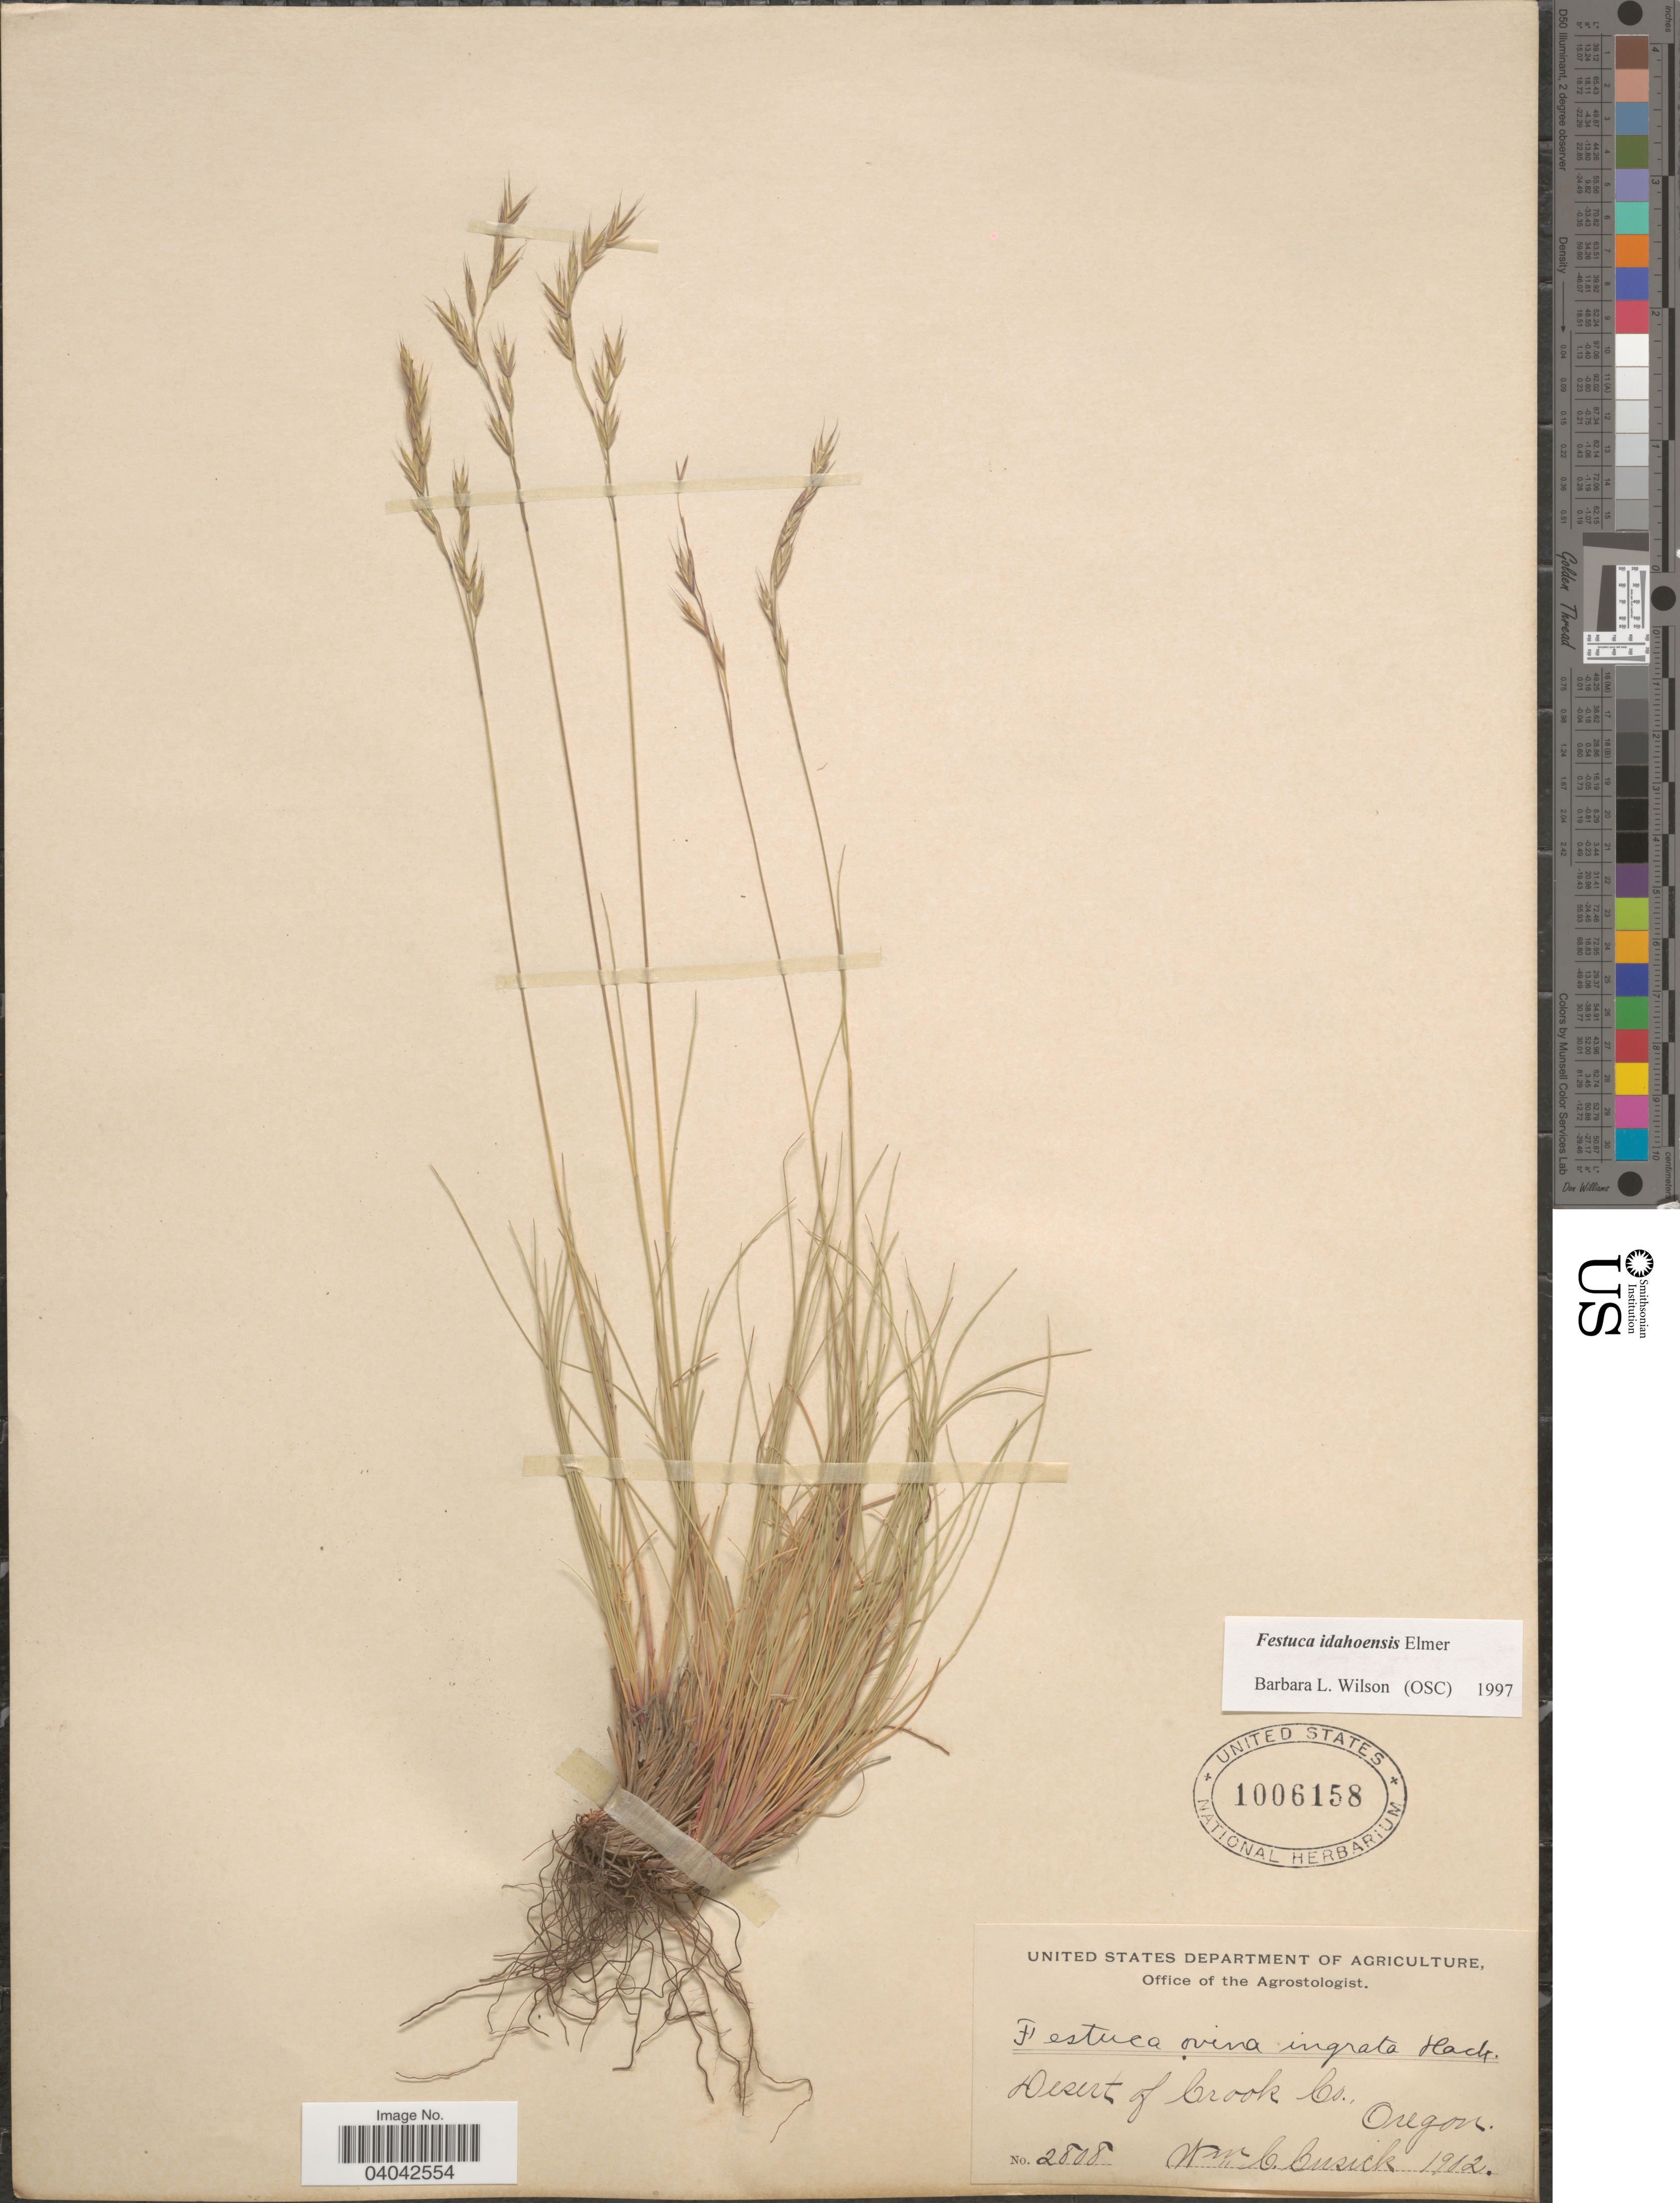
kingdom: Plantae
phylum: Tracheophyta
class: Liliopsida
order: Poales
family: Poaceae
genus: Festuca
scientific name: Festuca idahoensis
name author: Elmer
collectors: W. C. Cusick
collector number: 2808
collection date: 1902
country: United States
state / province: Oregon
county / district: Crook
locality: Desert of Crook Co.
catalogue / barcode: US 1006158